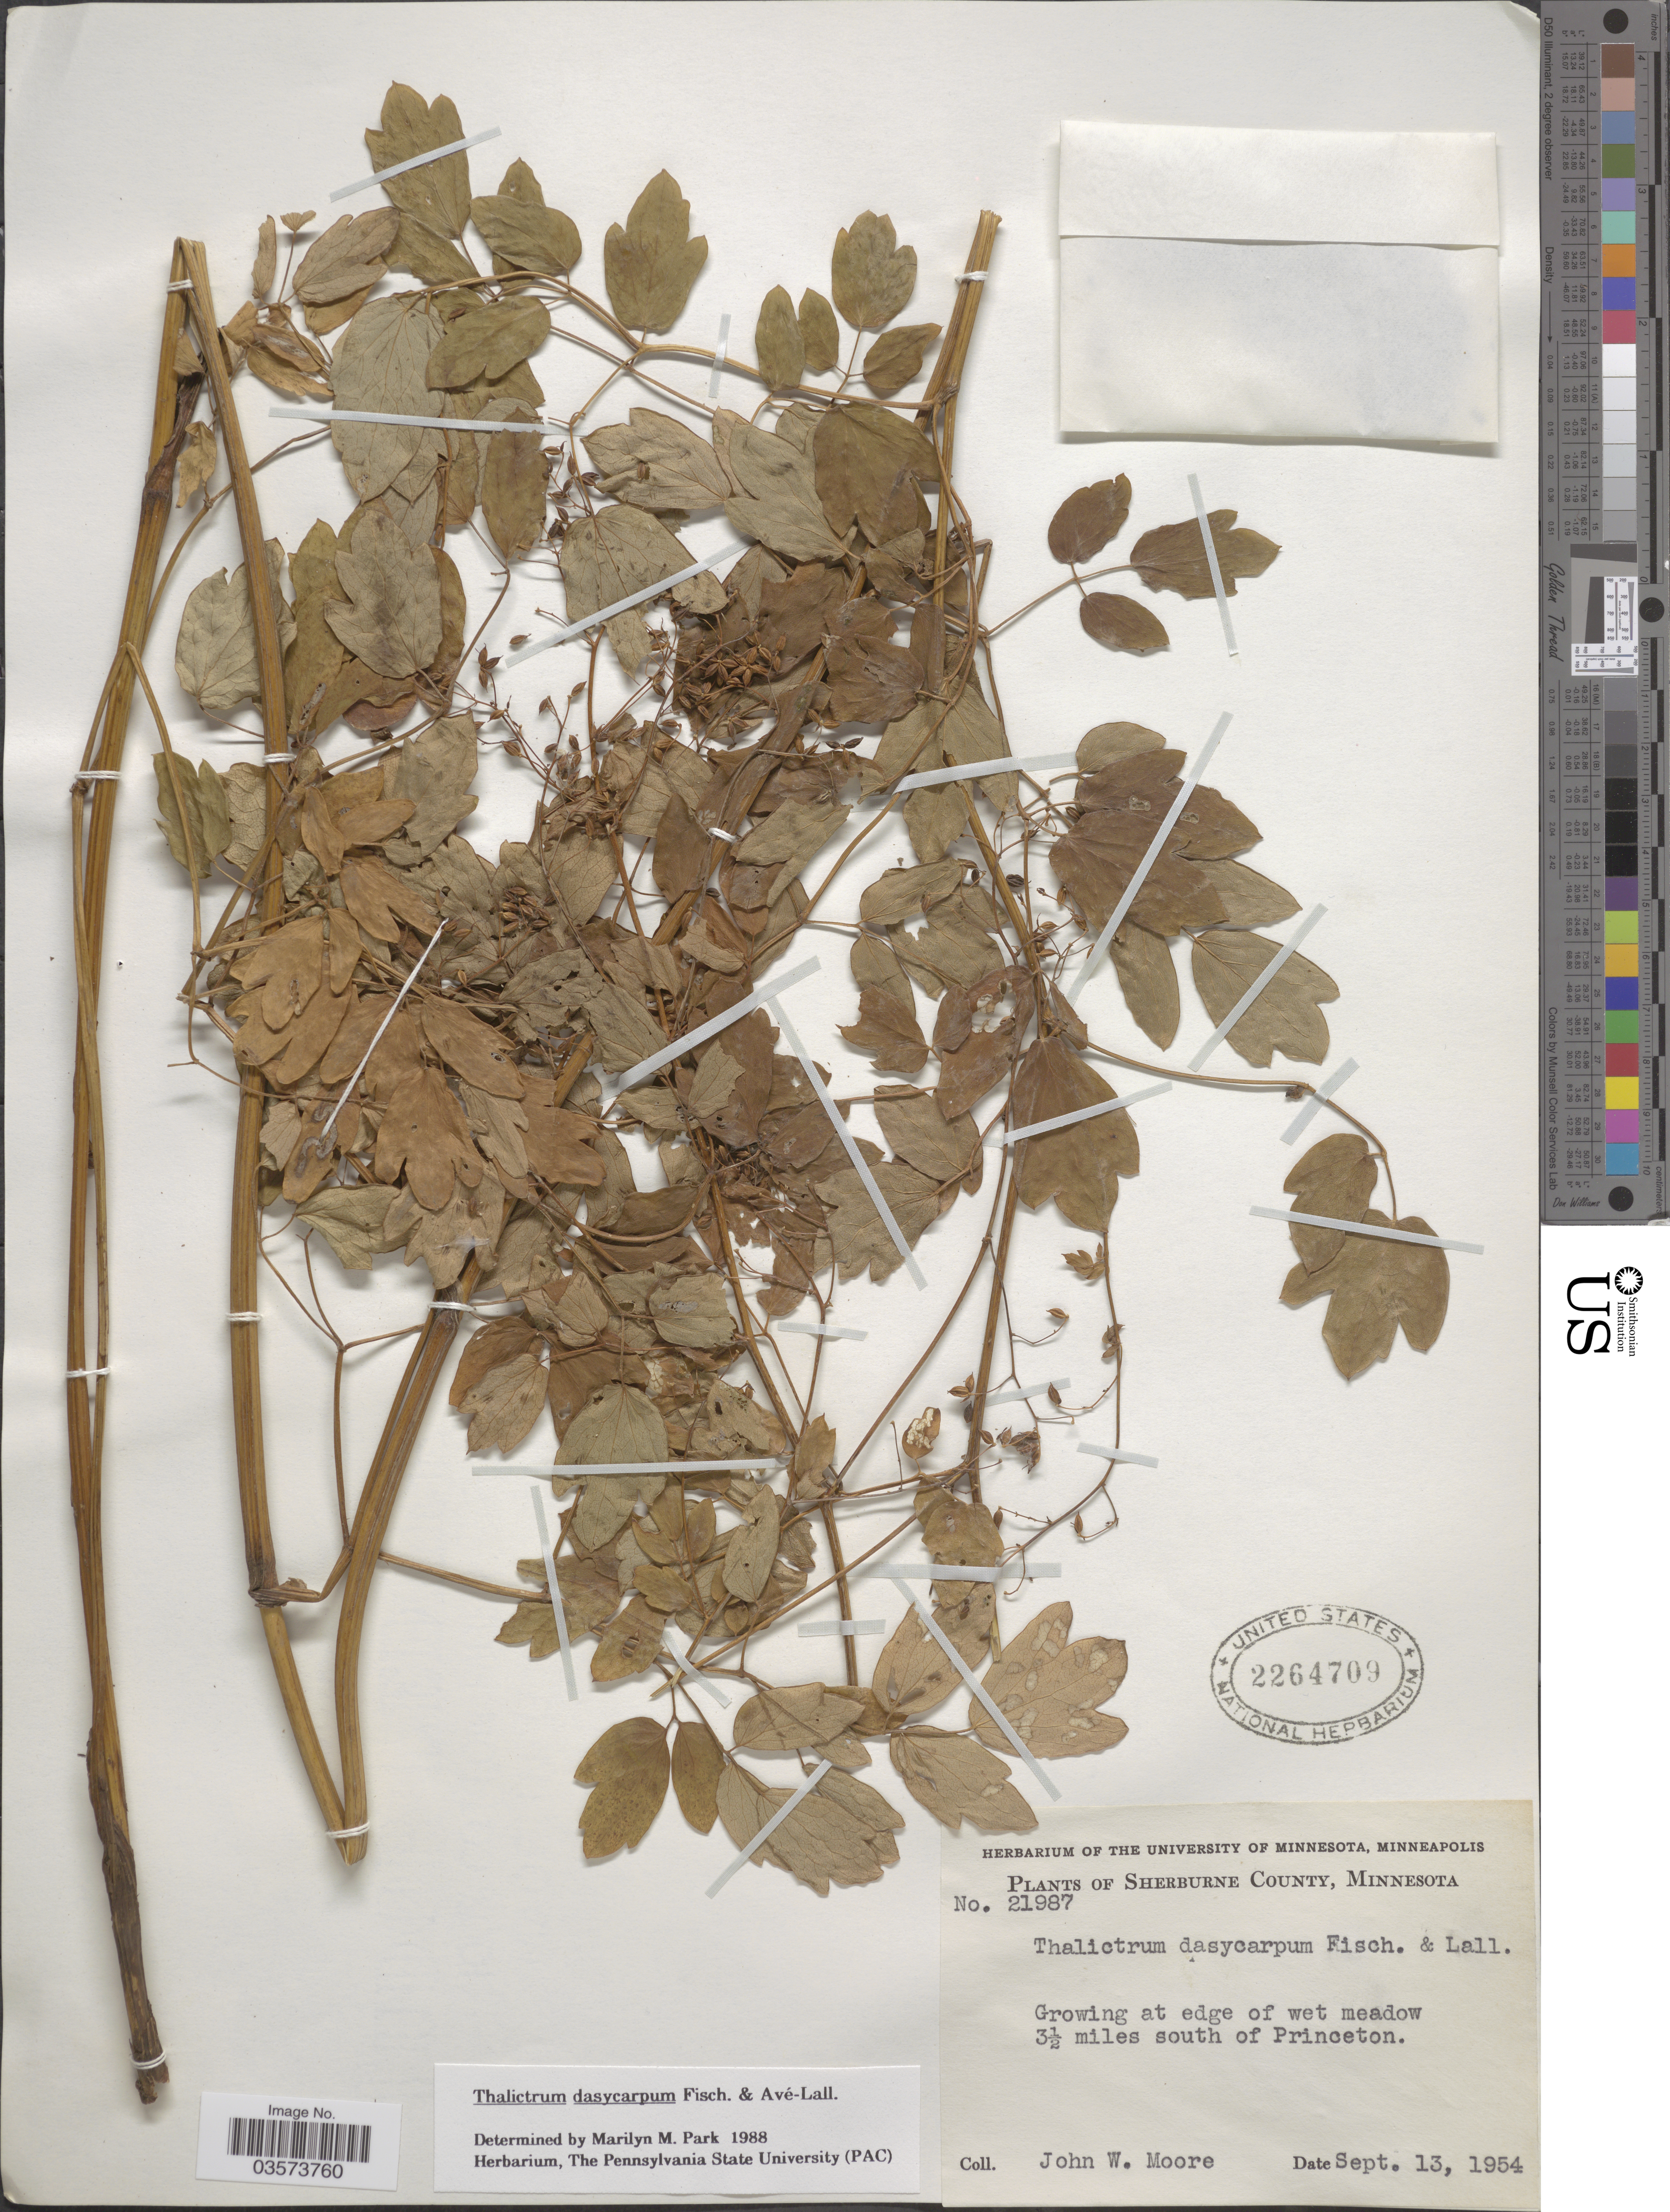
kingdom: Plantae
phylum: Tracheophyta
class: Magnoliopsida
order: Ranunculales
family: Ranunculaceae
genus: Thalictrum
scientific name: Thalictrum dasycarpum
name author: Fisch. & Avé-Lall.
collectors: J. Moore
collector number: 21987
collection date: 1954-09-13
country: United States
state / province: Minnesota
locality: Sherburne County. Growing at edge of wet meadow 3½ miles south of Princeton.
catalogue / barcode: US 2264709